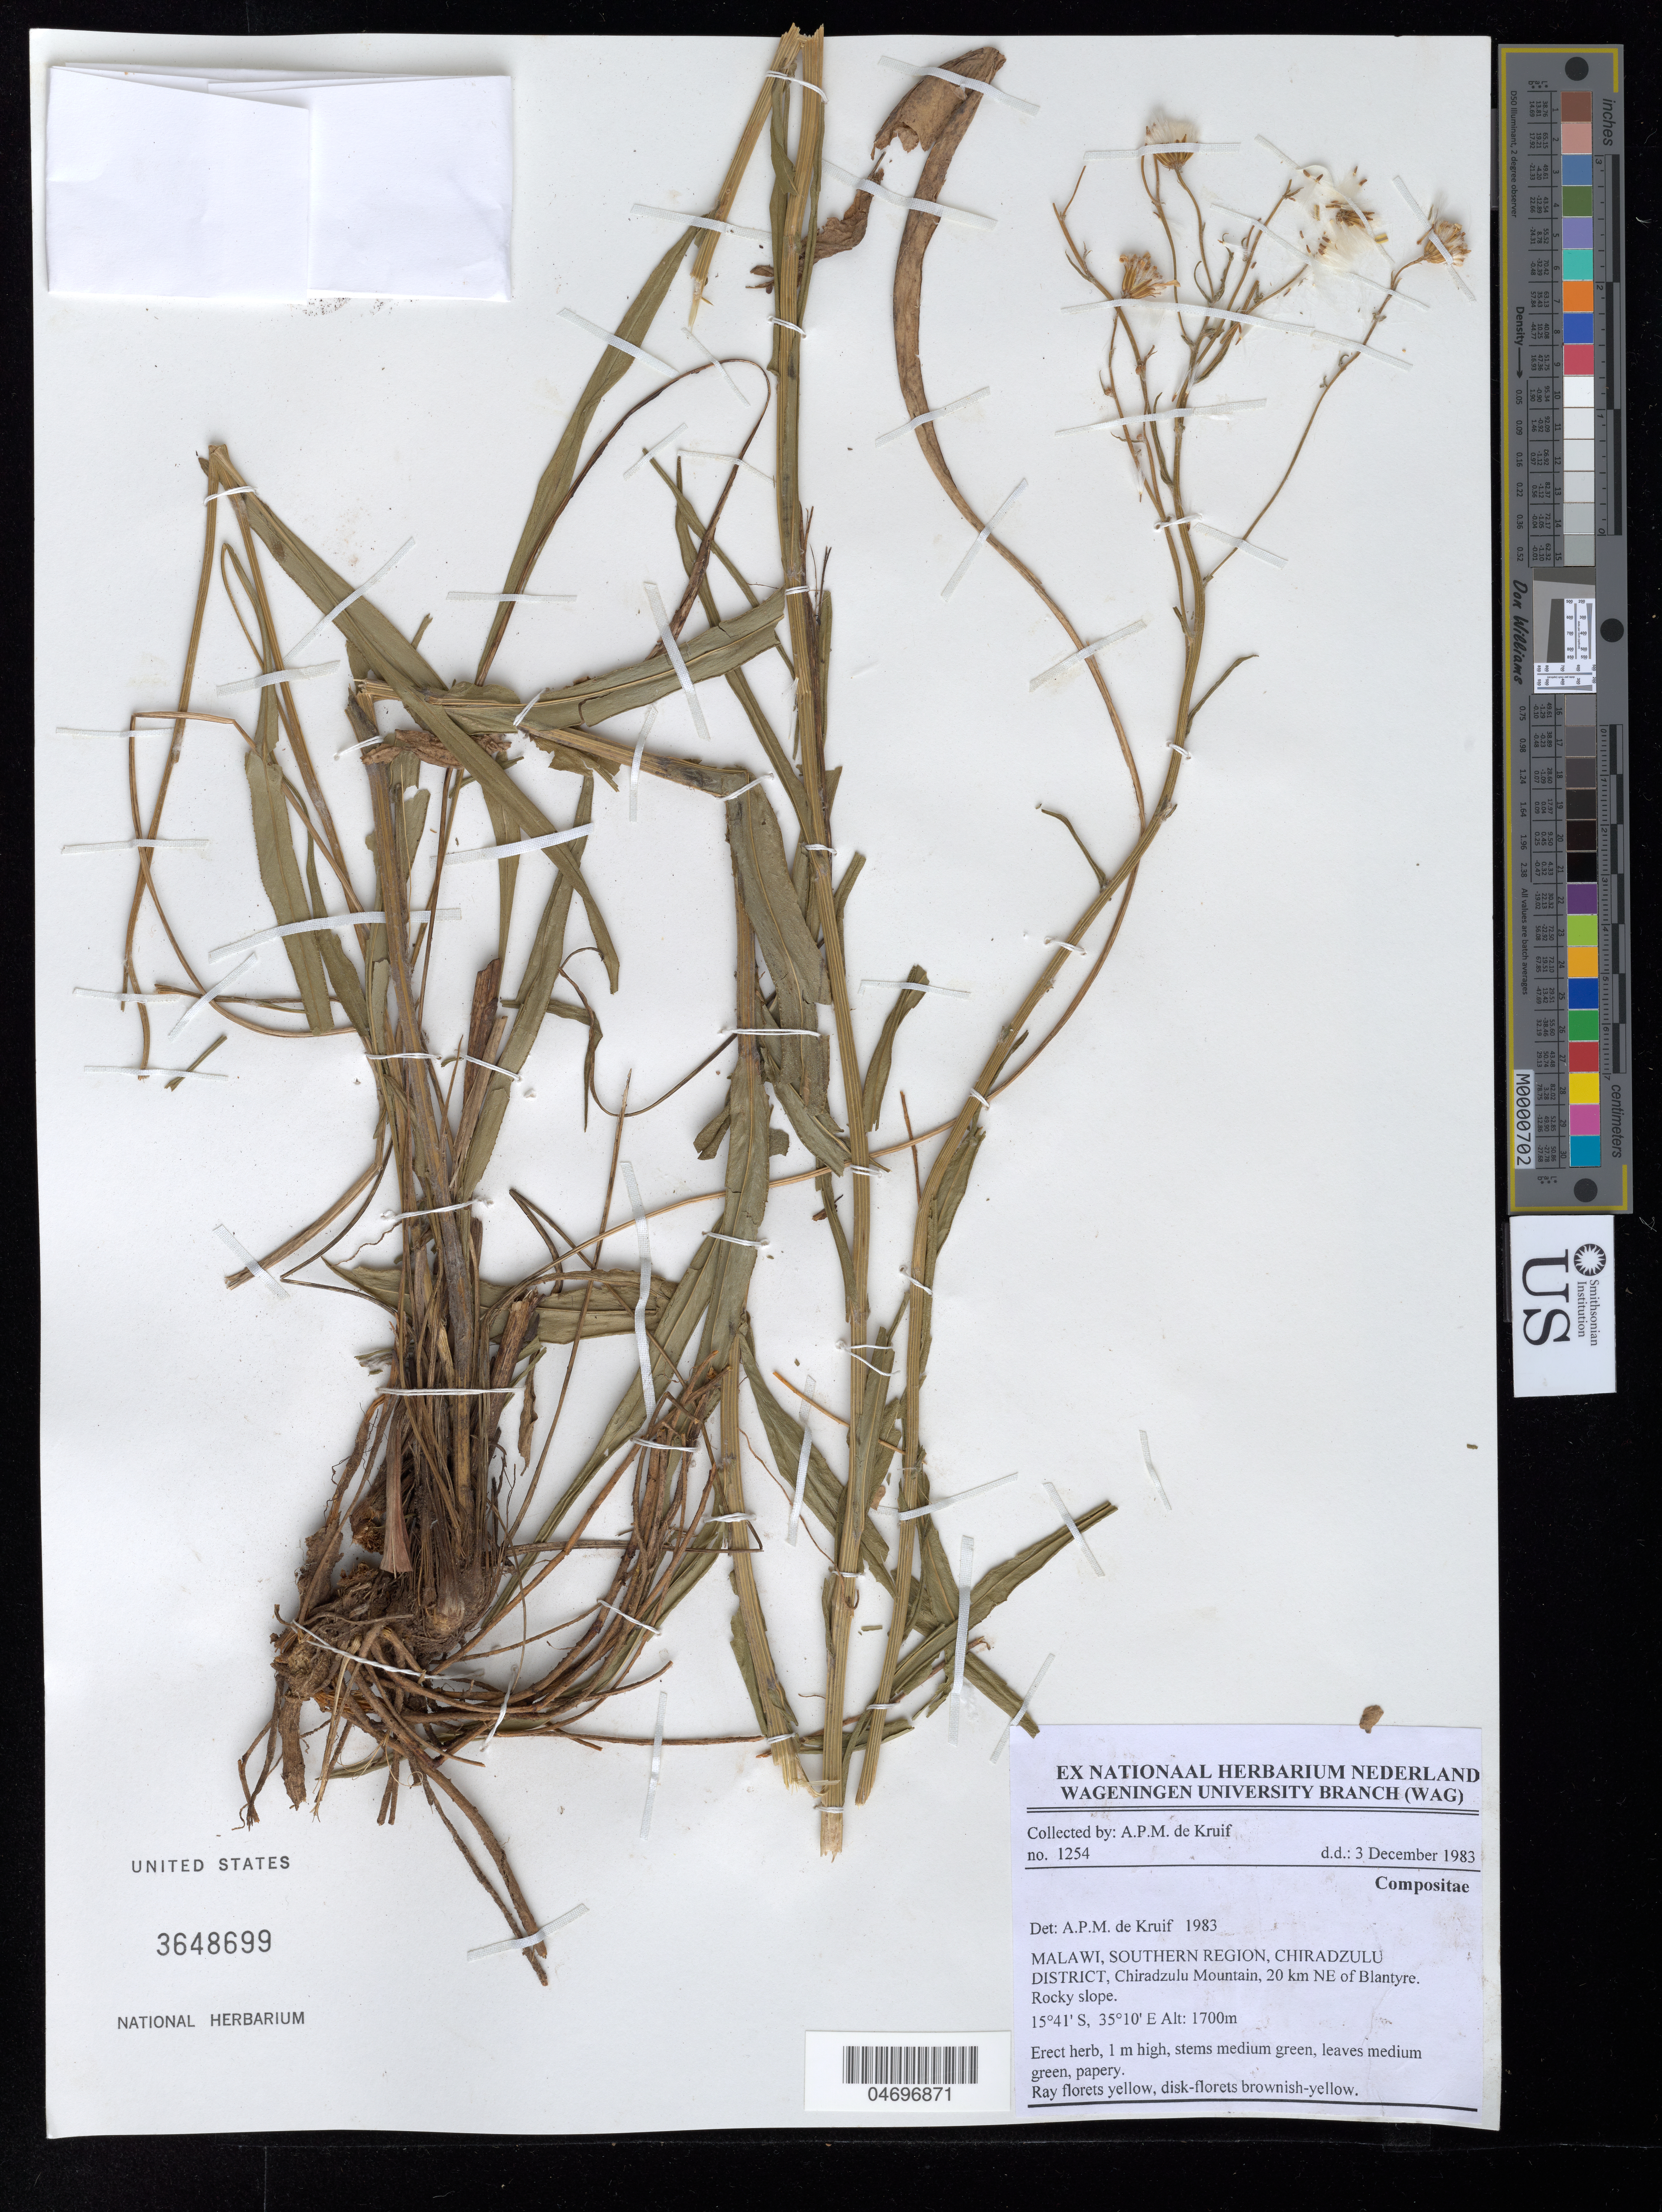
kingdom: Plantae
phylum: Tracheophyta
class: Magnoliopsida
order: Asterales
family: Asteraceae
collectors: A. P. de Kruif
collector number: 1254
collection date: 1983-12-03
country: Malawi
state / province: Southern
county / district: Chiradzulu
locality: Chiradzulu Mountain, 20 km NE of Blantyre.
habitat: Rocky slope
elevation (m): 1700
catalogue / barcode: US 3648699